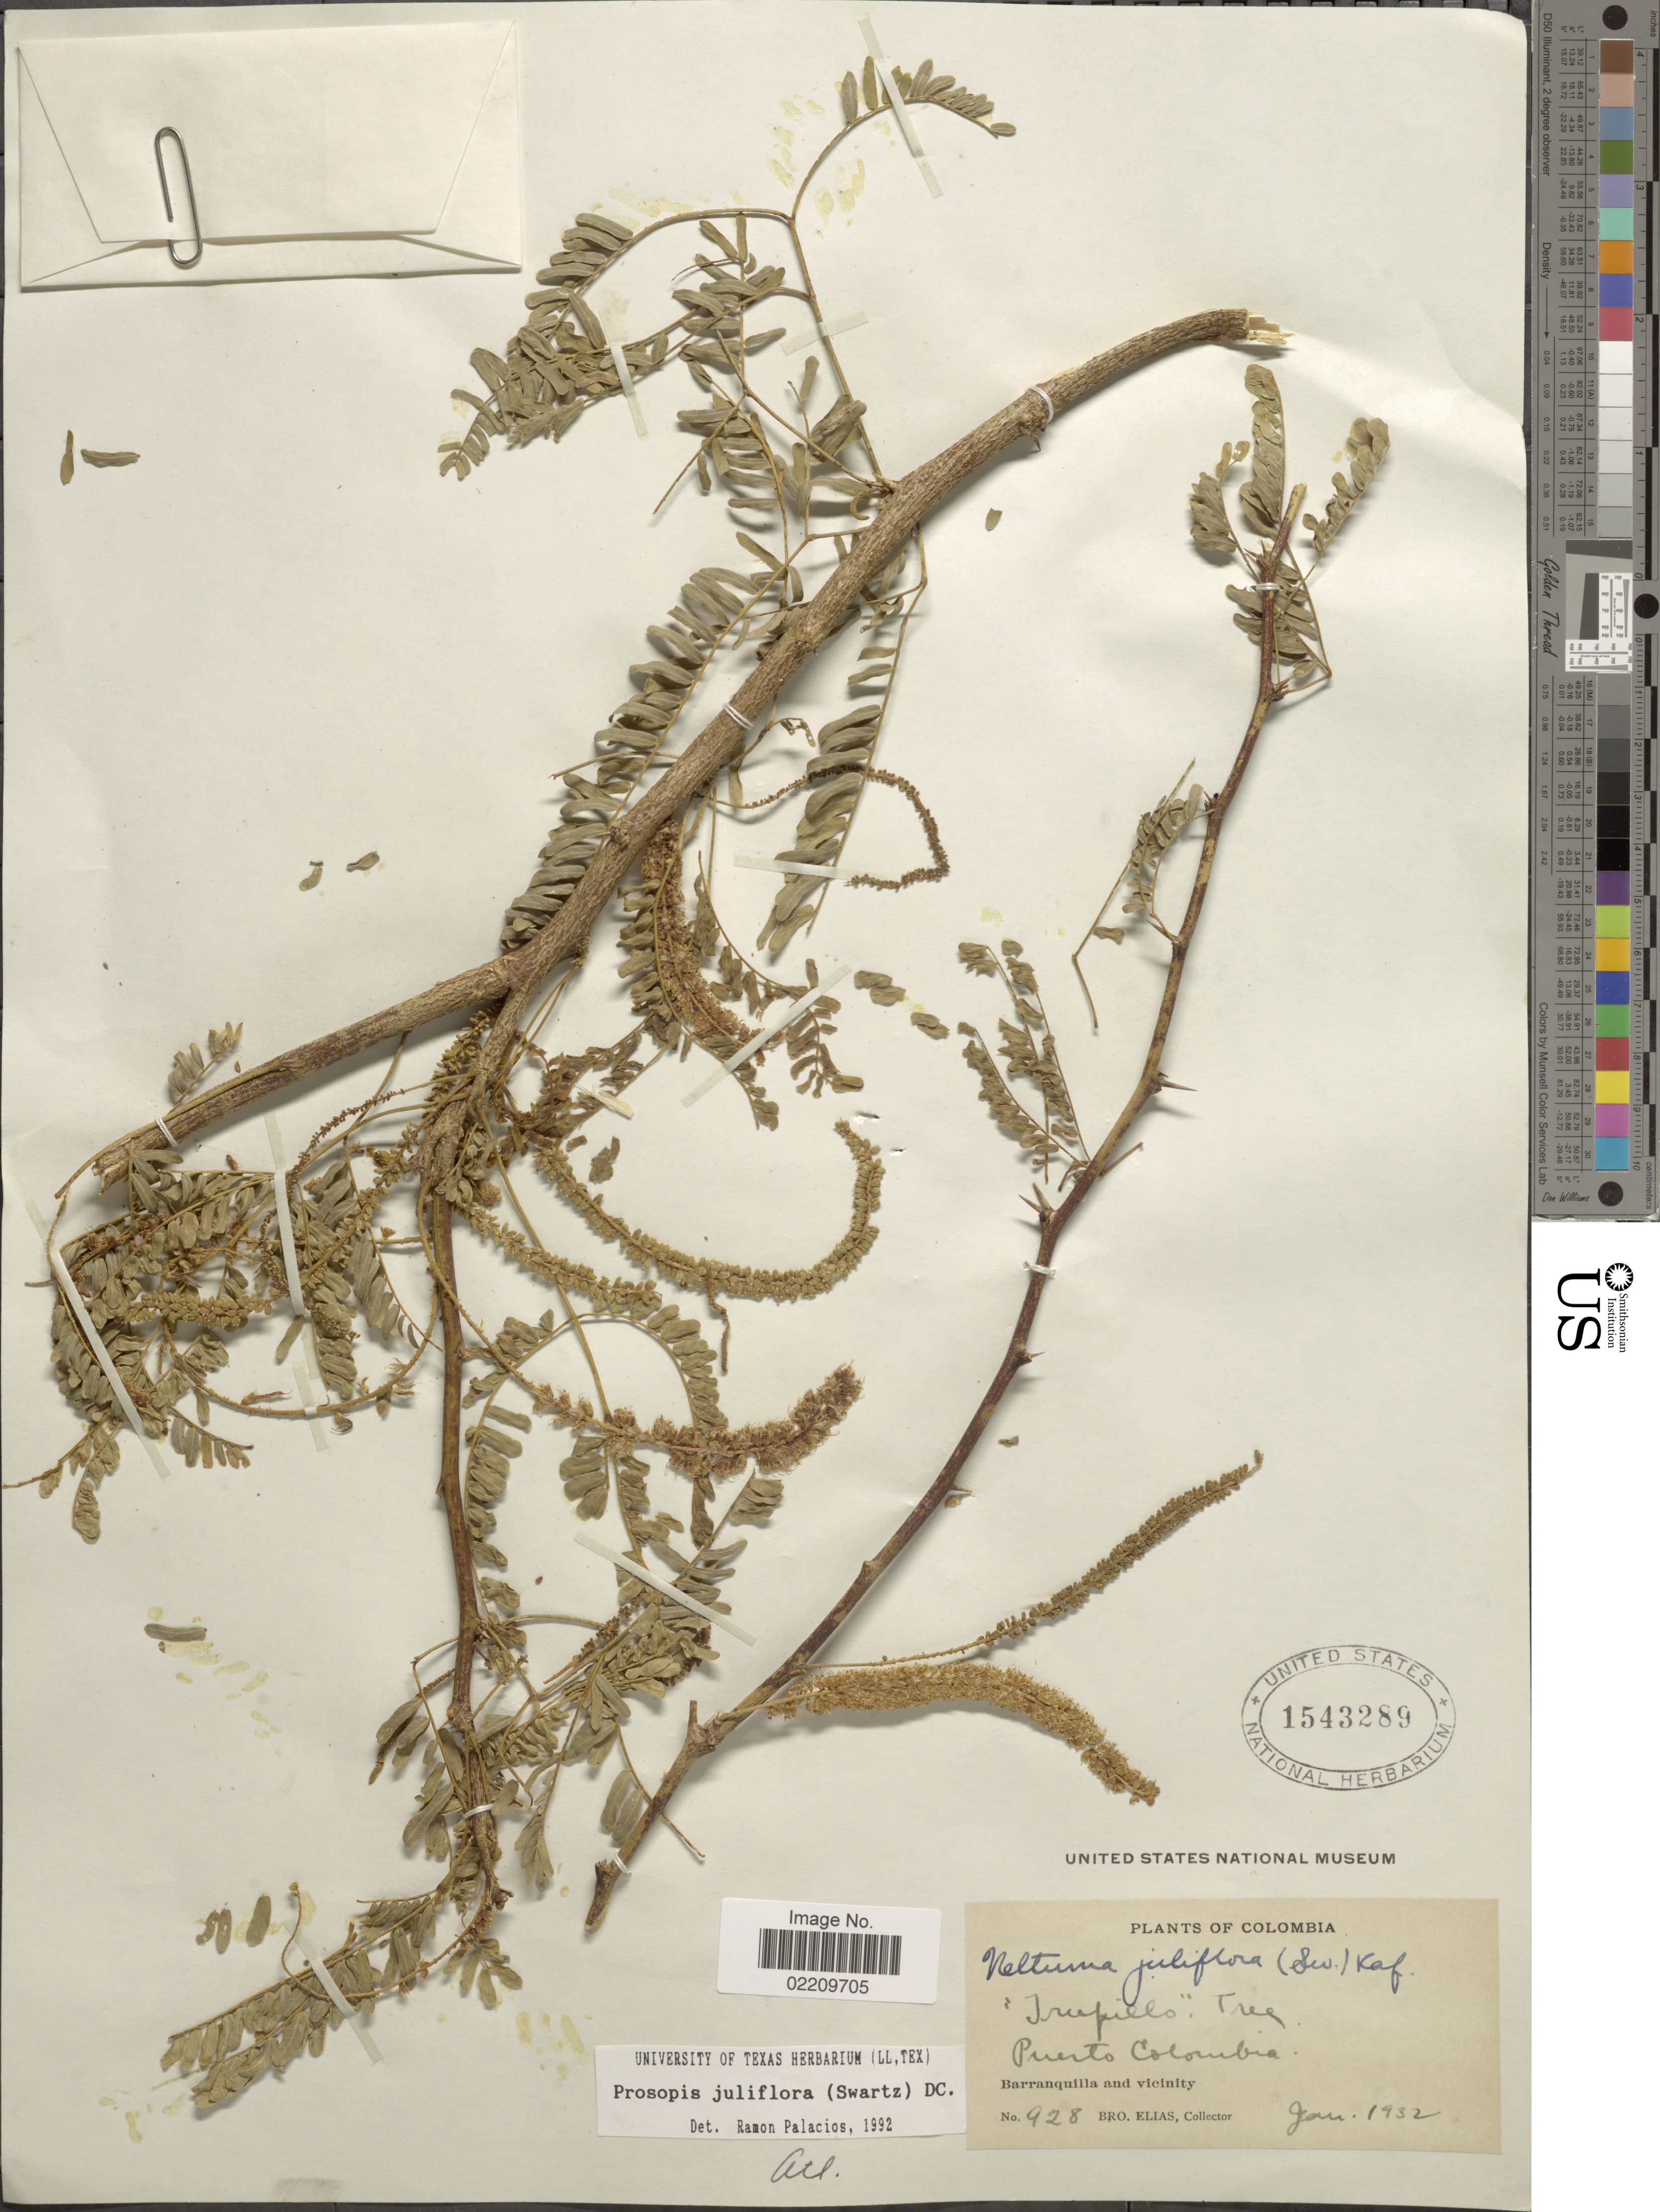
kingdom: Plantae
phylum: Tracheophyta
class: Magnoliopsida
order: Fabales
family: Fabaceae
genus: Neltuma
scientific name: Neltuma juliflora var. juliflora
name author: (Sw.) Raf.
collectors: Bro. Elias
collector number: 928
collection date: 1932-01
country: Colombia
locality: Puerto Colombia. Barranquilla and vicinity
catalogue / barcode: US 1543289